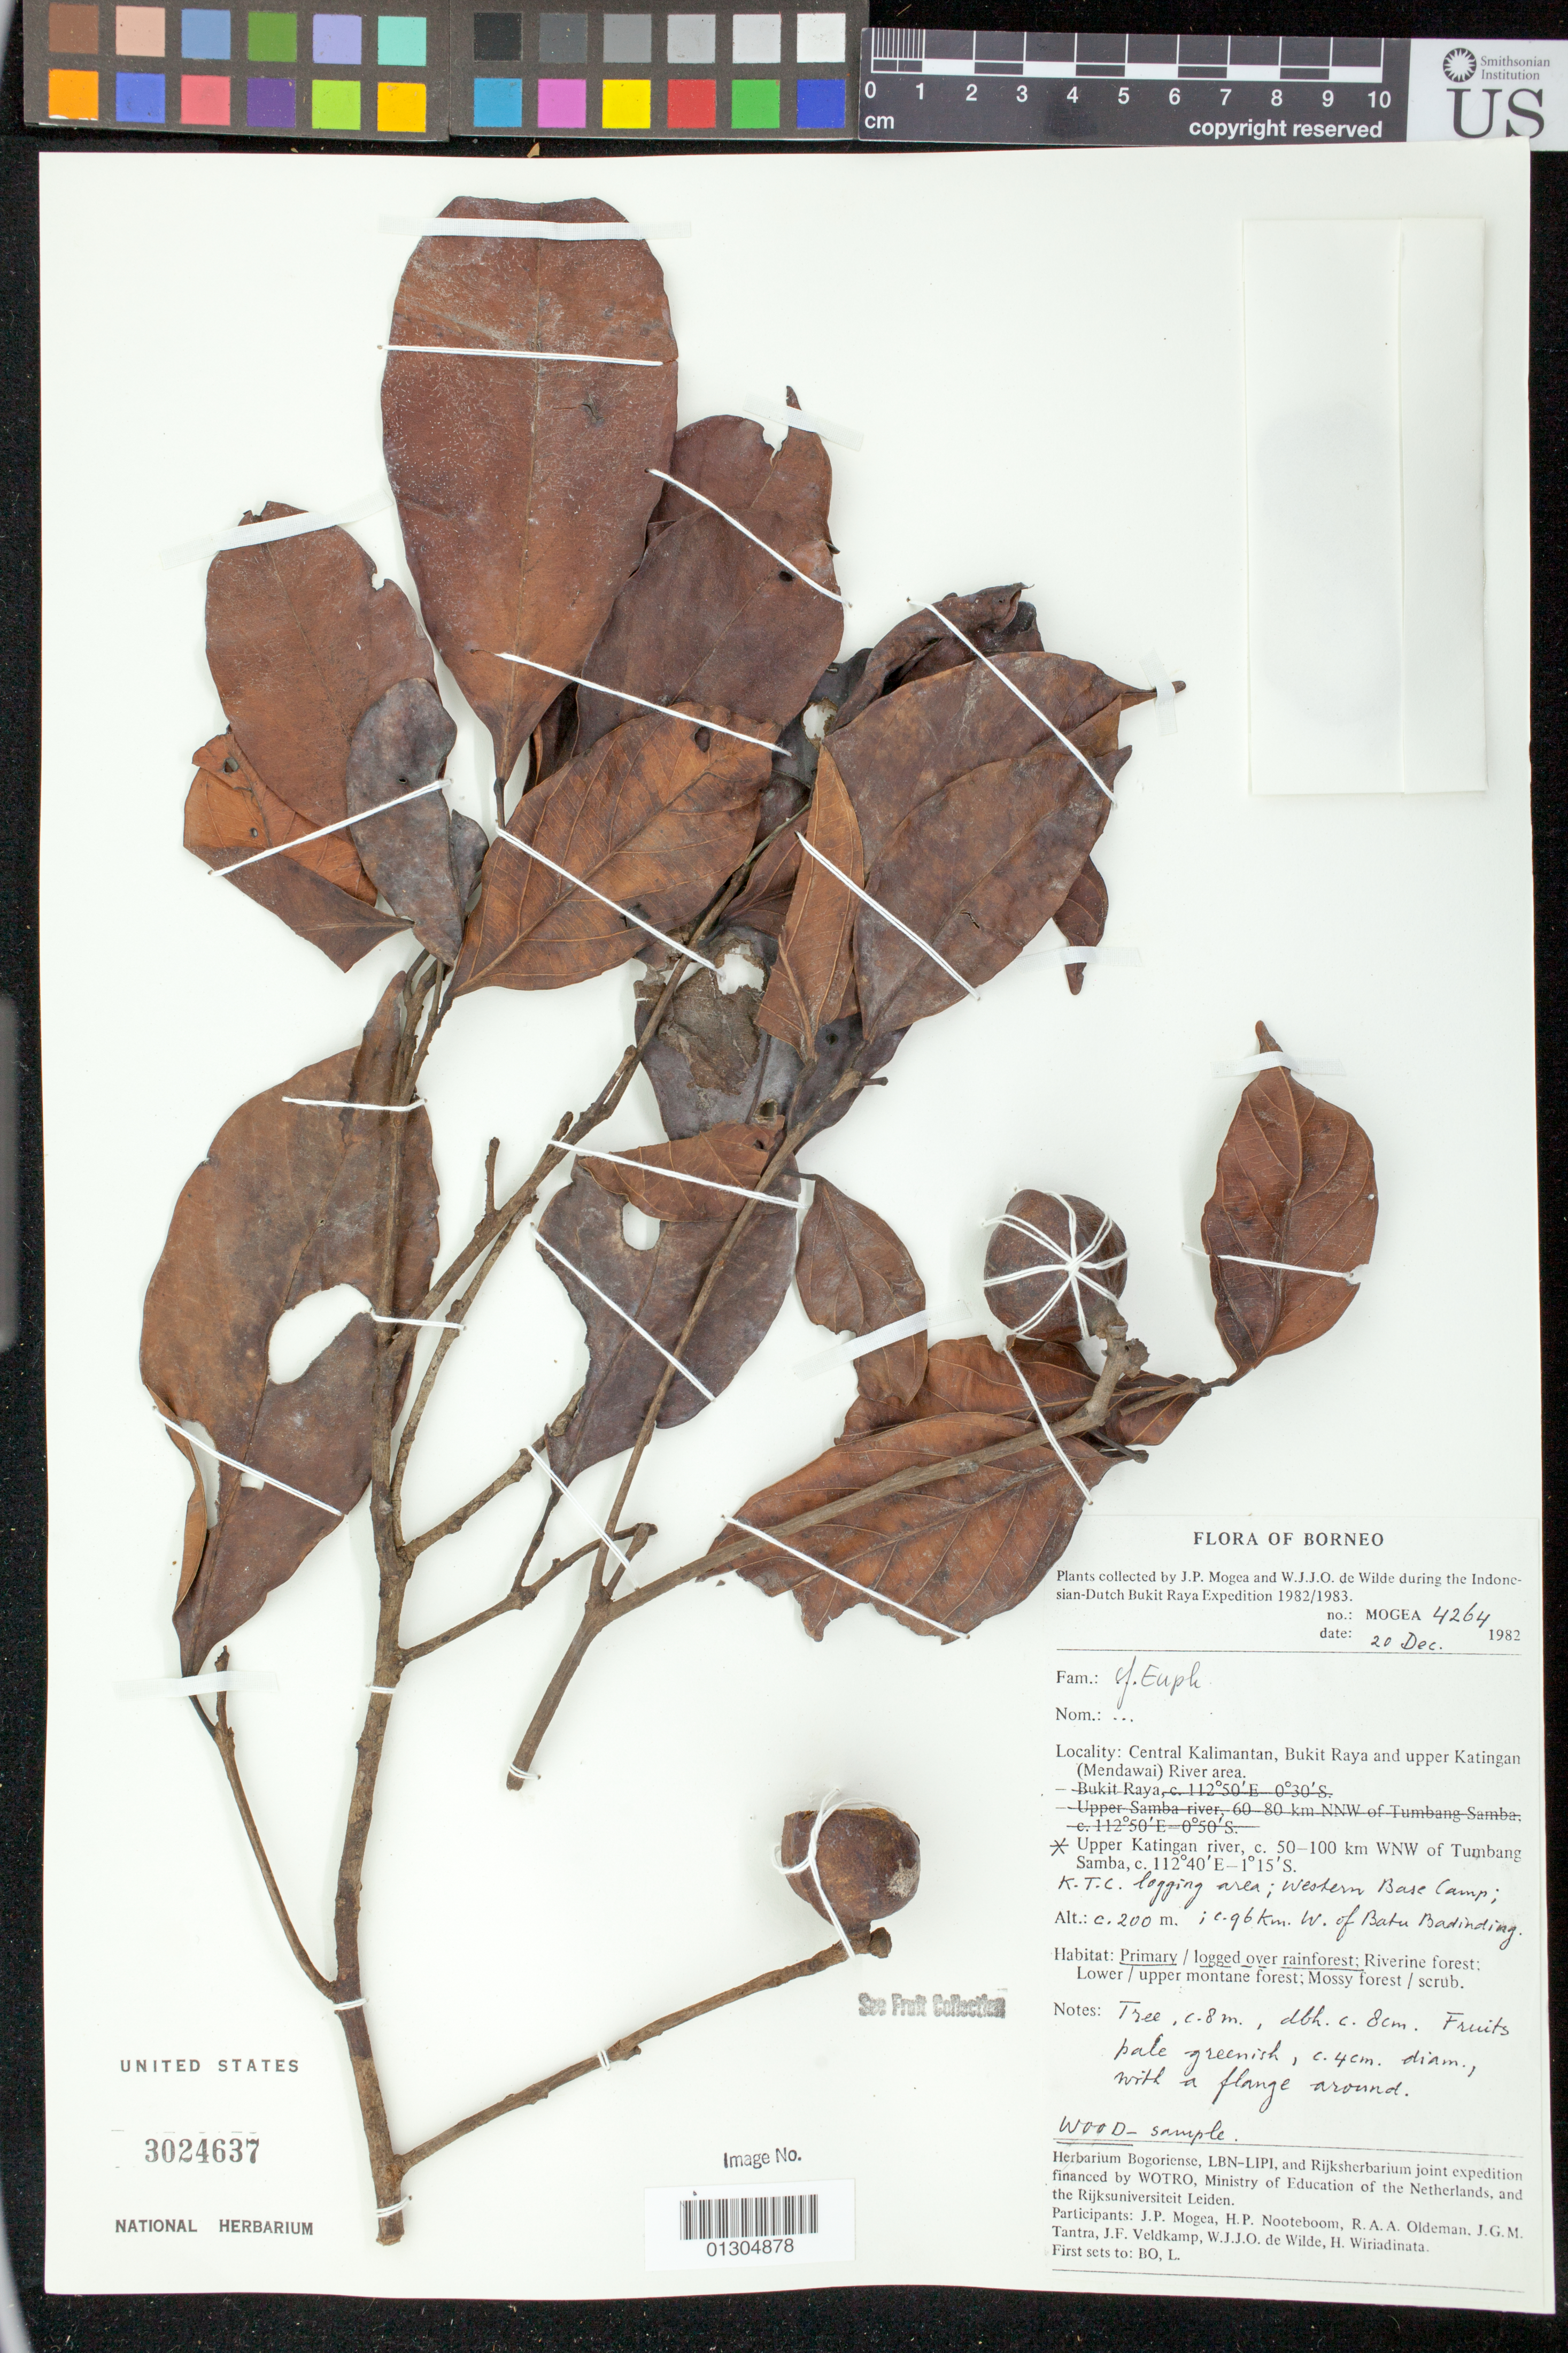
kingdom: Plantae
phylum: Tracheophyta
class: Magnoliopsida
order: Malpighiales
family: Euphorbiaceae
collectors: J. Mogea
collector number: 4264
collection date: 1982-12-20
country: Indonesia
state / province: Kalimantan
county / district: Kalimantan Tengah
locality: Bukit Raya and upper Katingan (Mendawai) River area.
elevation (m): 200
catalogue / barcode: US 3024637